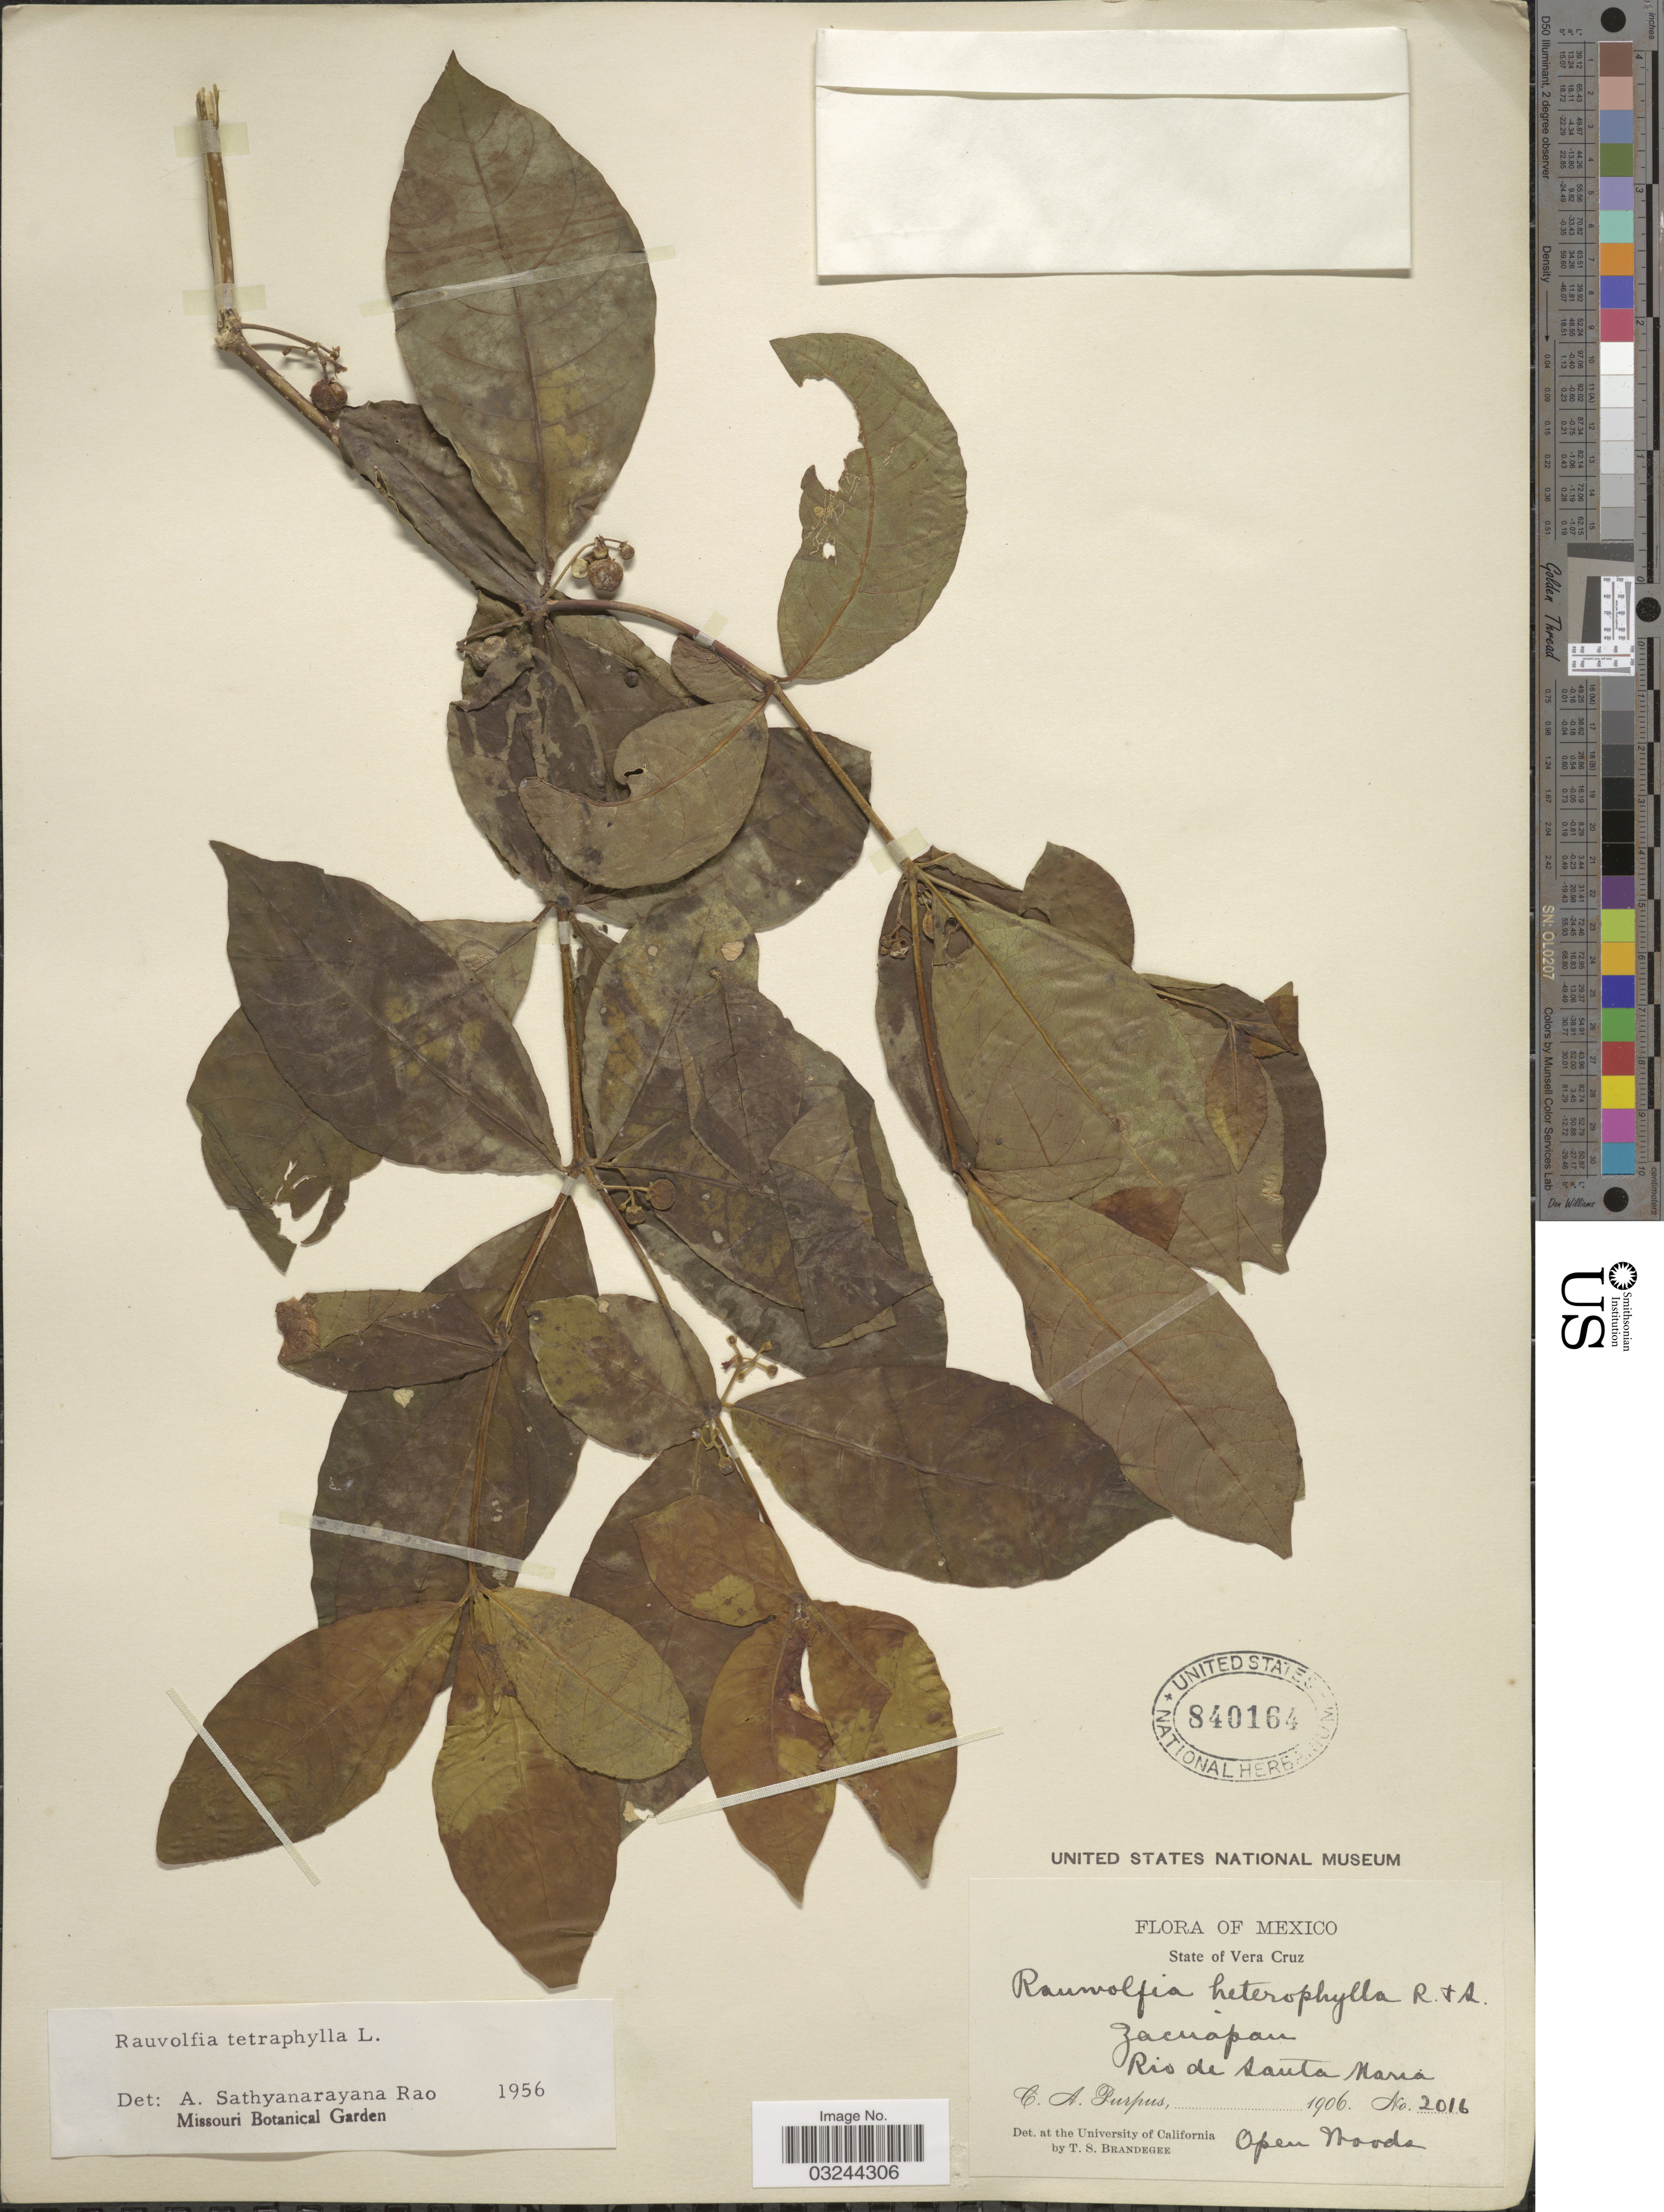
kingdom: Plantae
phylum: Tracheophyta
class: Magnoliopsida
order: Gentianales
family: Apocynaceae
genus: Rauvolfia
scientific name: Rauvolfia tetraphylla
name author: L.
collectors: C. A. Purpus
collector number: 2016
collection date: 1906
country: Mexico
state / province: Veracruz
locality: Vera Cruz, Zacuapan, Rio de Santa Maria.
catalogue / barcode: US 840164